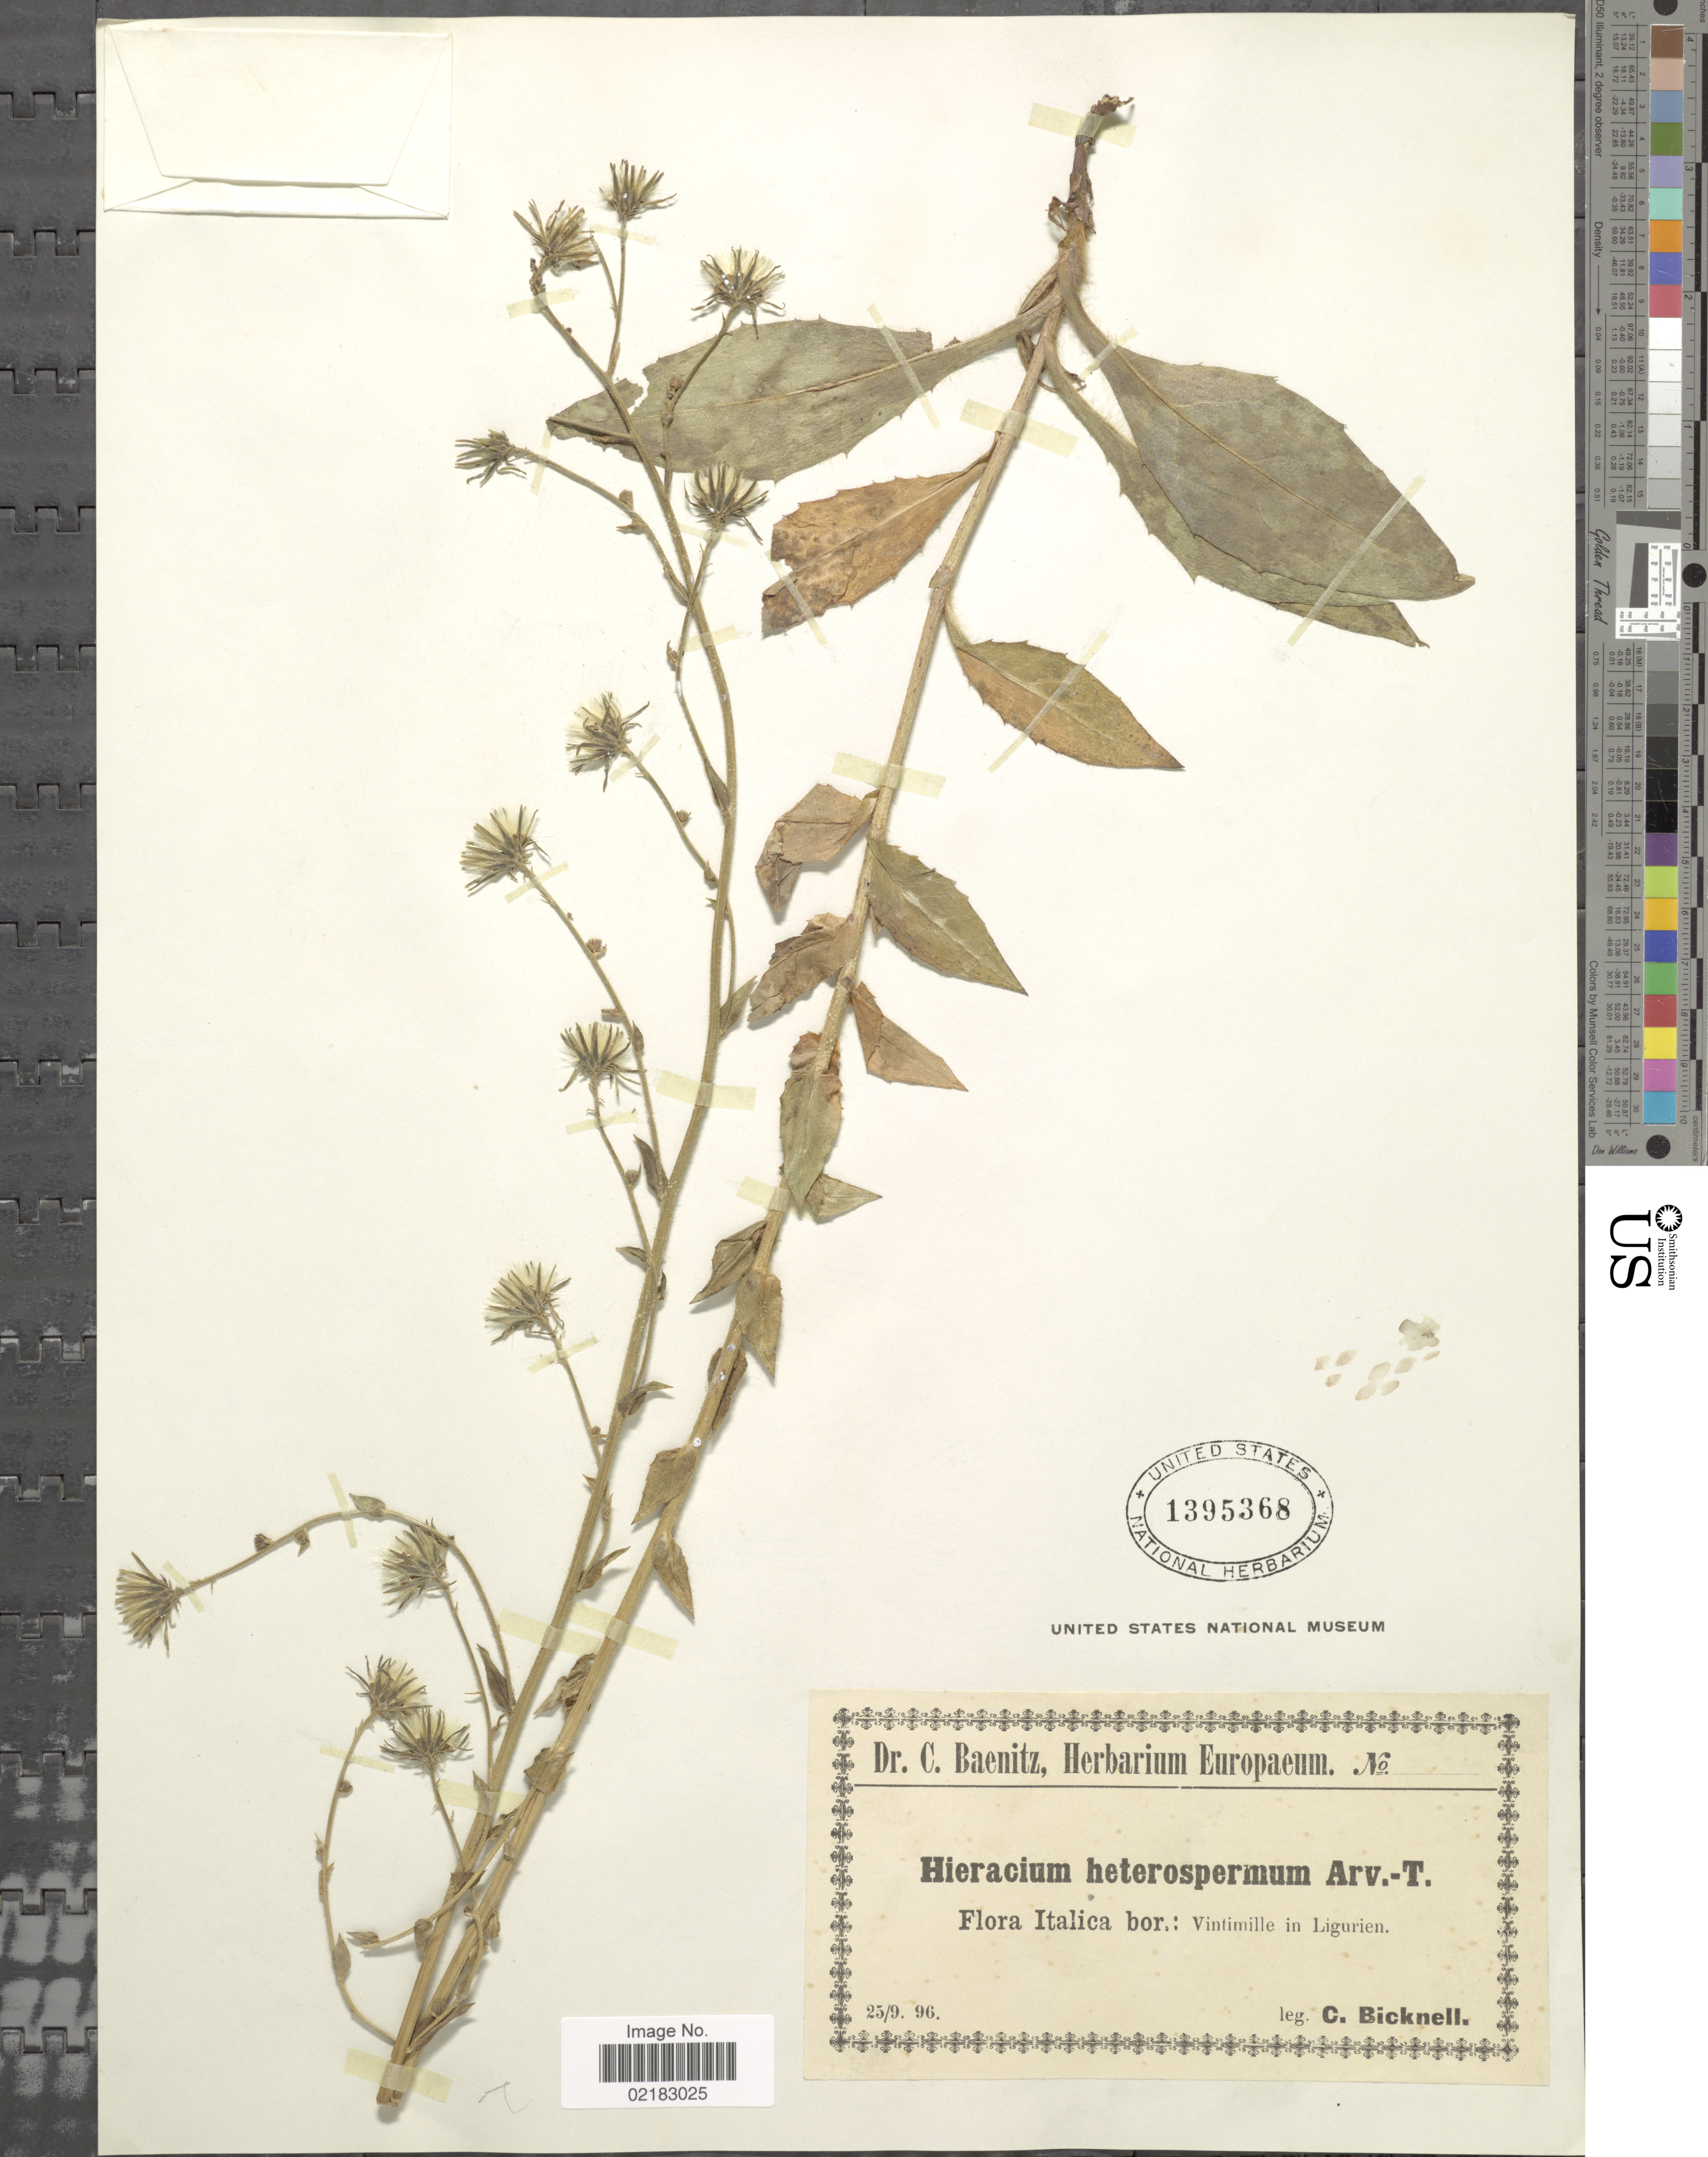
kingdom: Plantae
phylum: Tracheophyta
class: Magnoliopsida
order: Asterales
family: Asteraceae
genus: Hieracium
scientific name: Hieracium racemosum subsp. heterospermum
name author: (Arvet-Touvet) Zahn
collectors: C. Bicknell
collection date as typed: Transcribed d/m/y: 25/9/96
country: Italy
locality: Italica bor: Vintimille in Ligurien.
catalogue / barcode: US 1395368